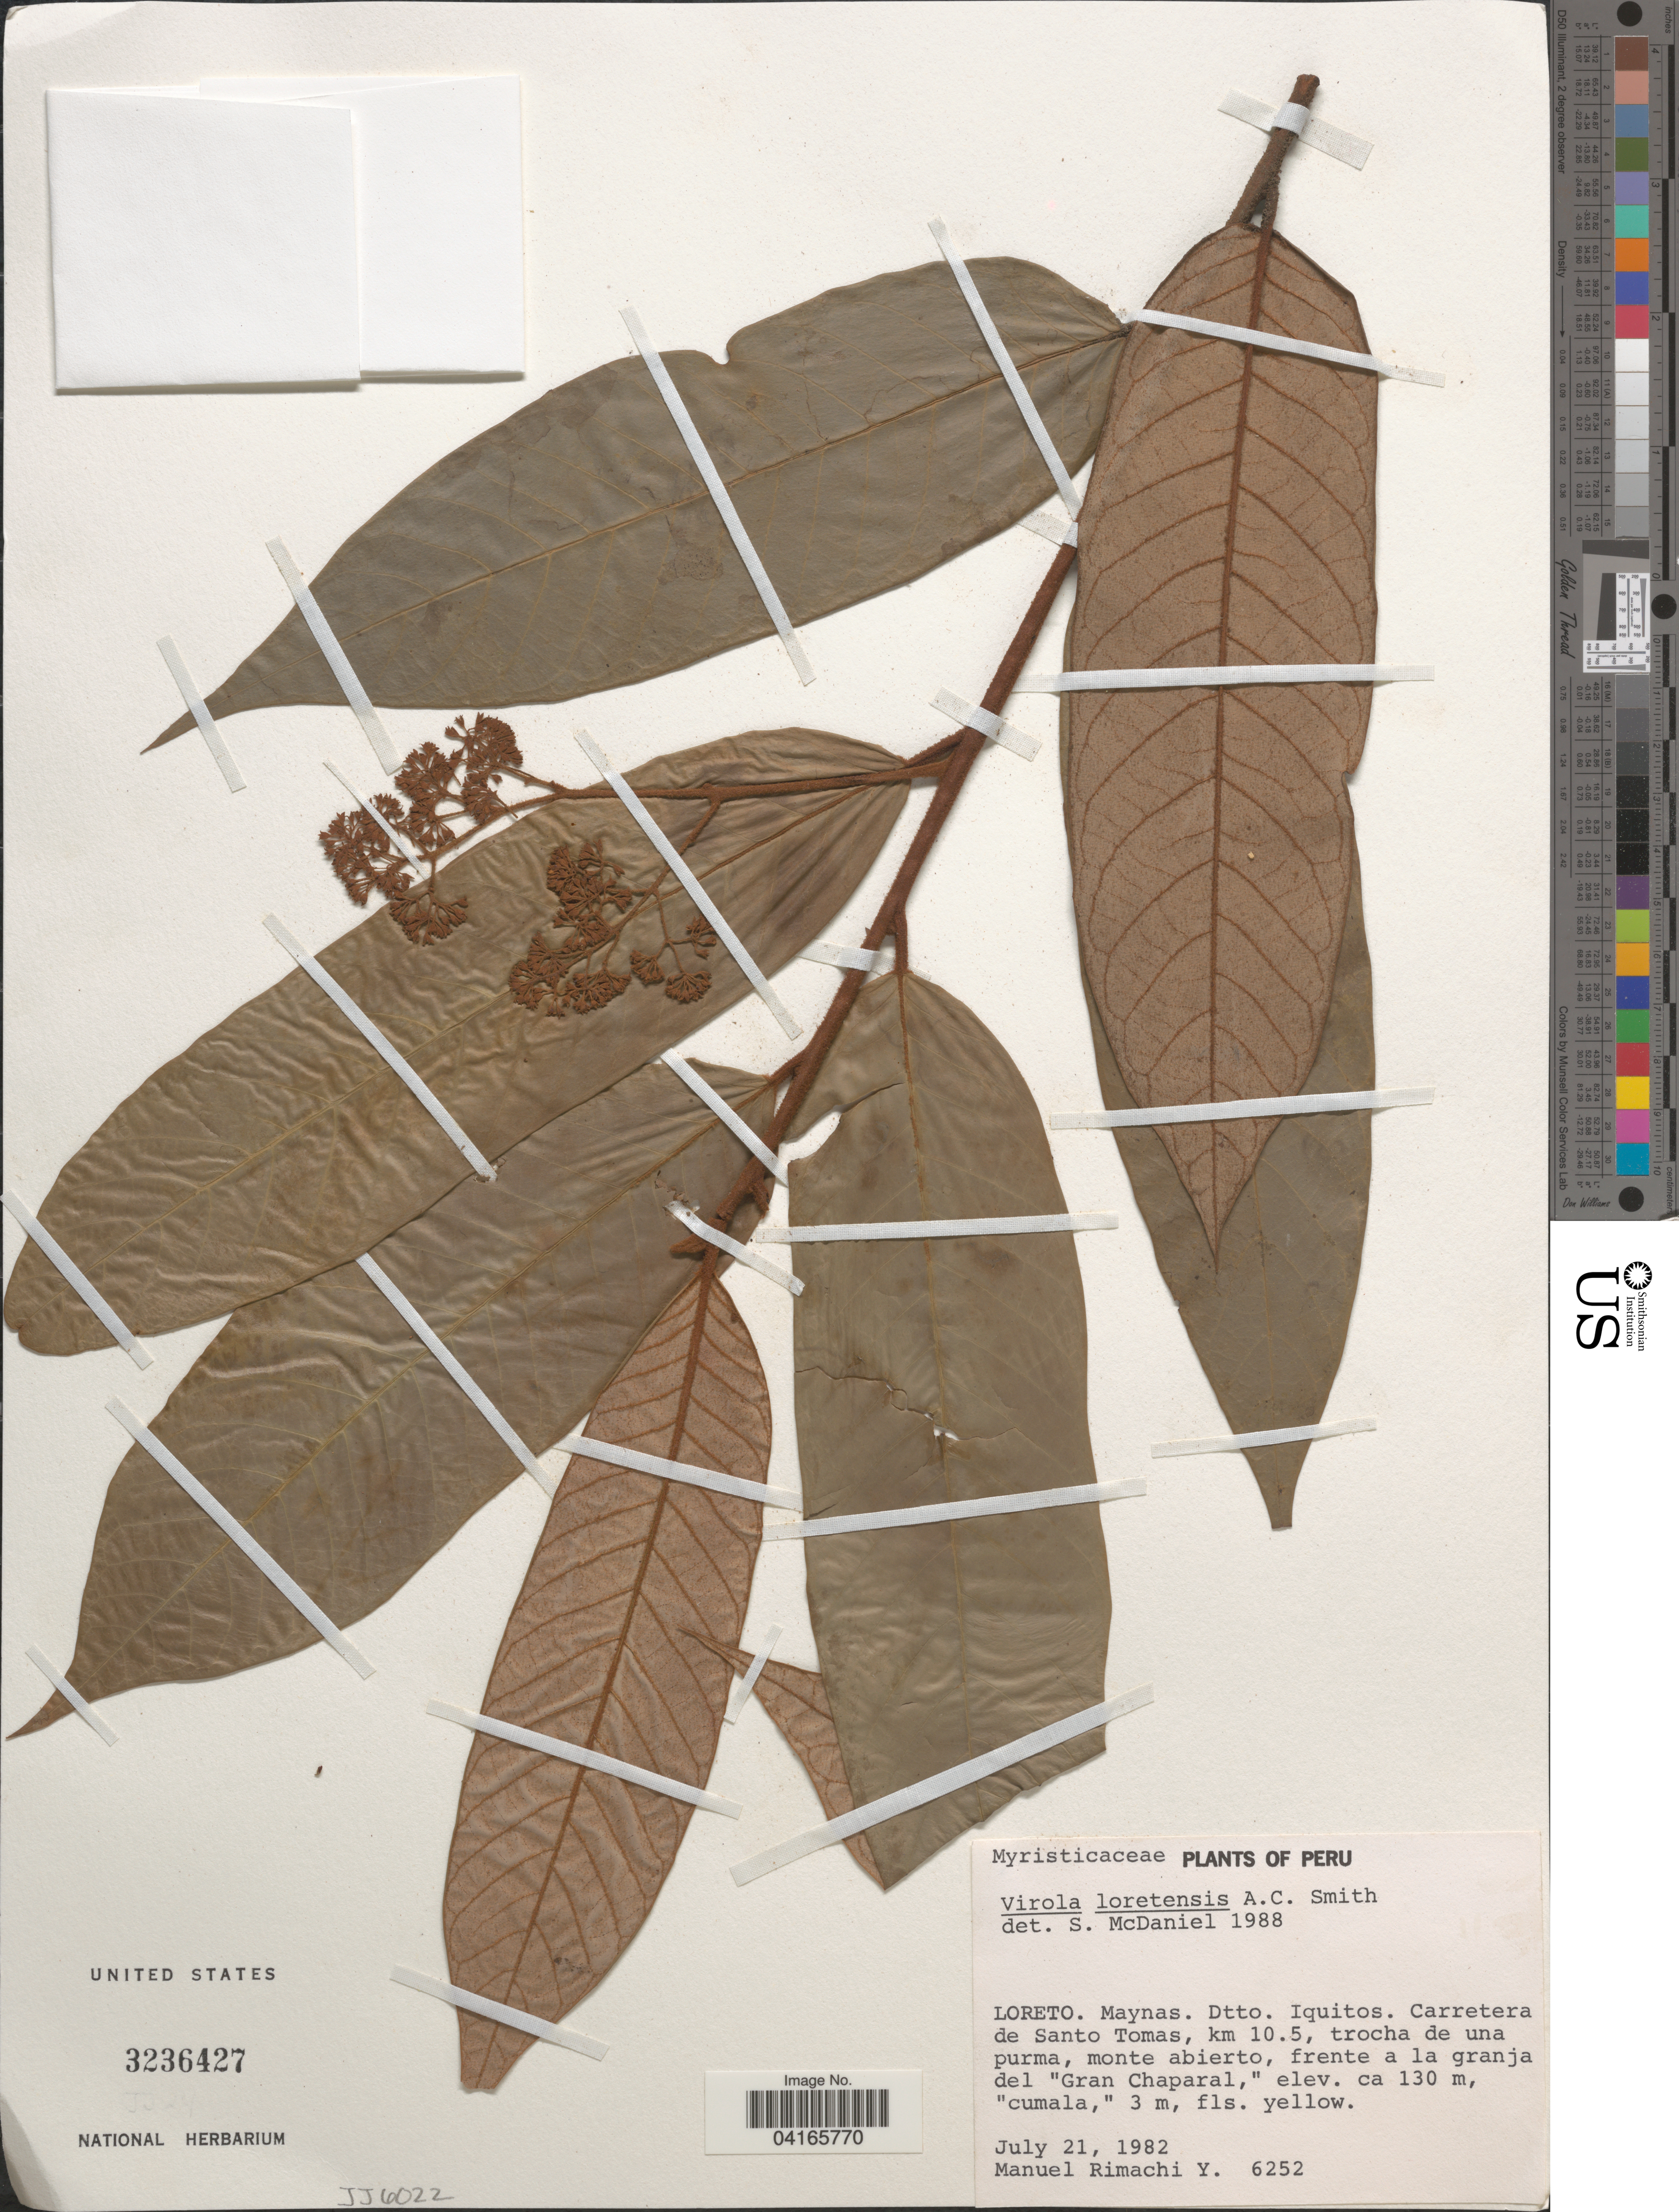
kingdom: Plantae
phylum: Tracheophyta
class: Magnoliopsida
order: Magnoliales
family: Myristicaceae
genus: Virola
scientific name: Virola loretensis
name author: A.C. Sm.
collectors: M. Rimachi Y.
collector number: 6252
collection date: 1982-07-21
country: Peru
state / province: Loreto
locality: Maynas. Dtto. Iquitos. Carretera de Santo Tomas, km 10.5, trocha de una purma, monte abierto, frente a la granja del "Gran Chaparal".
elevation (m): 130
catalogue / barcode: US 3236427